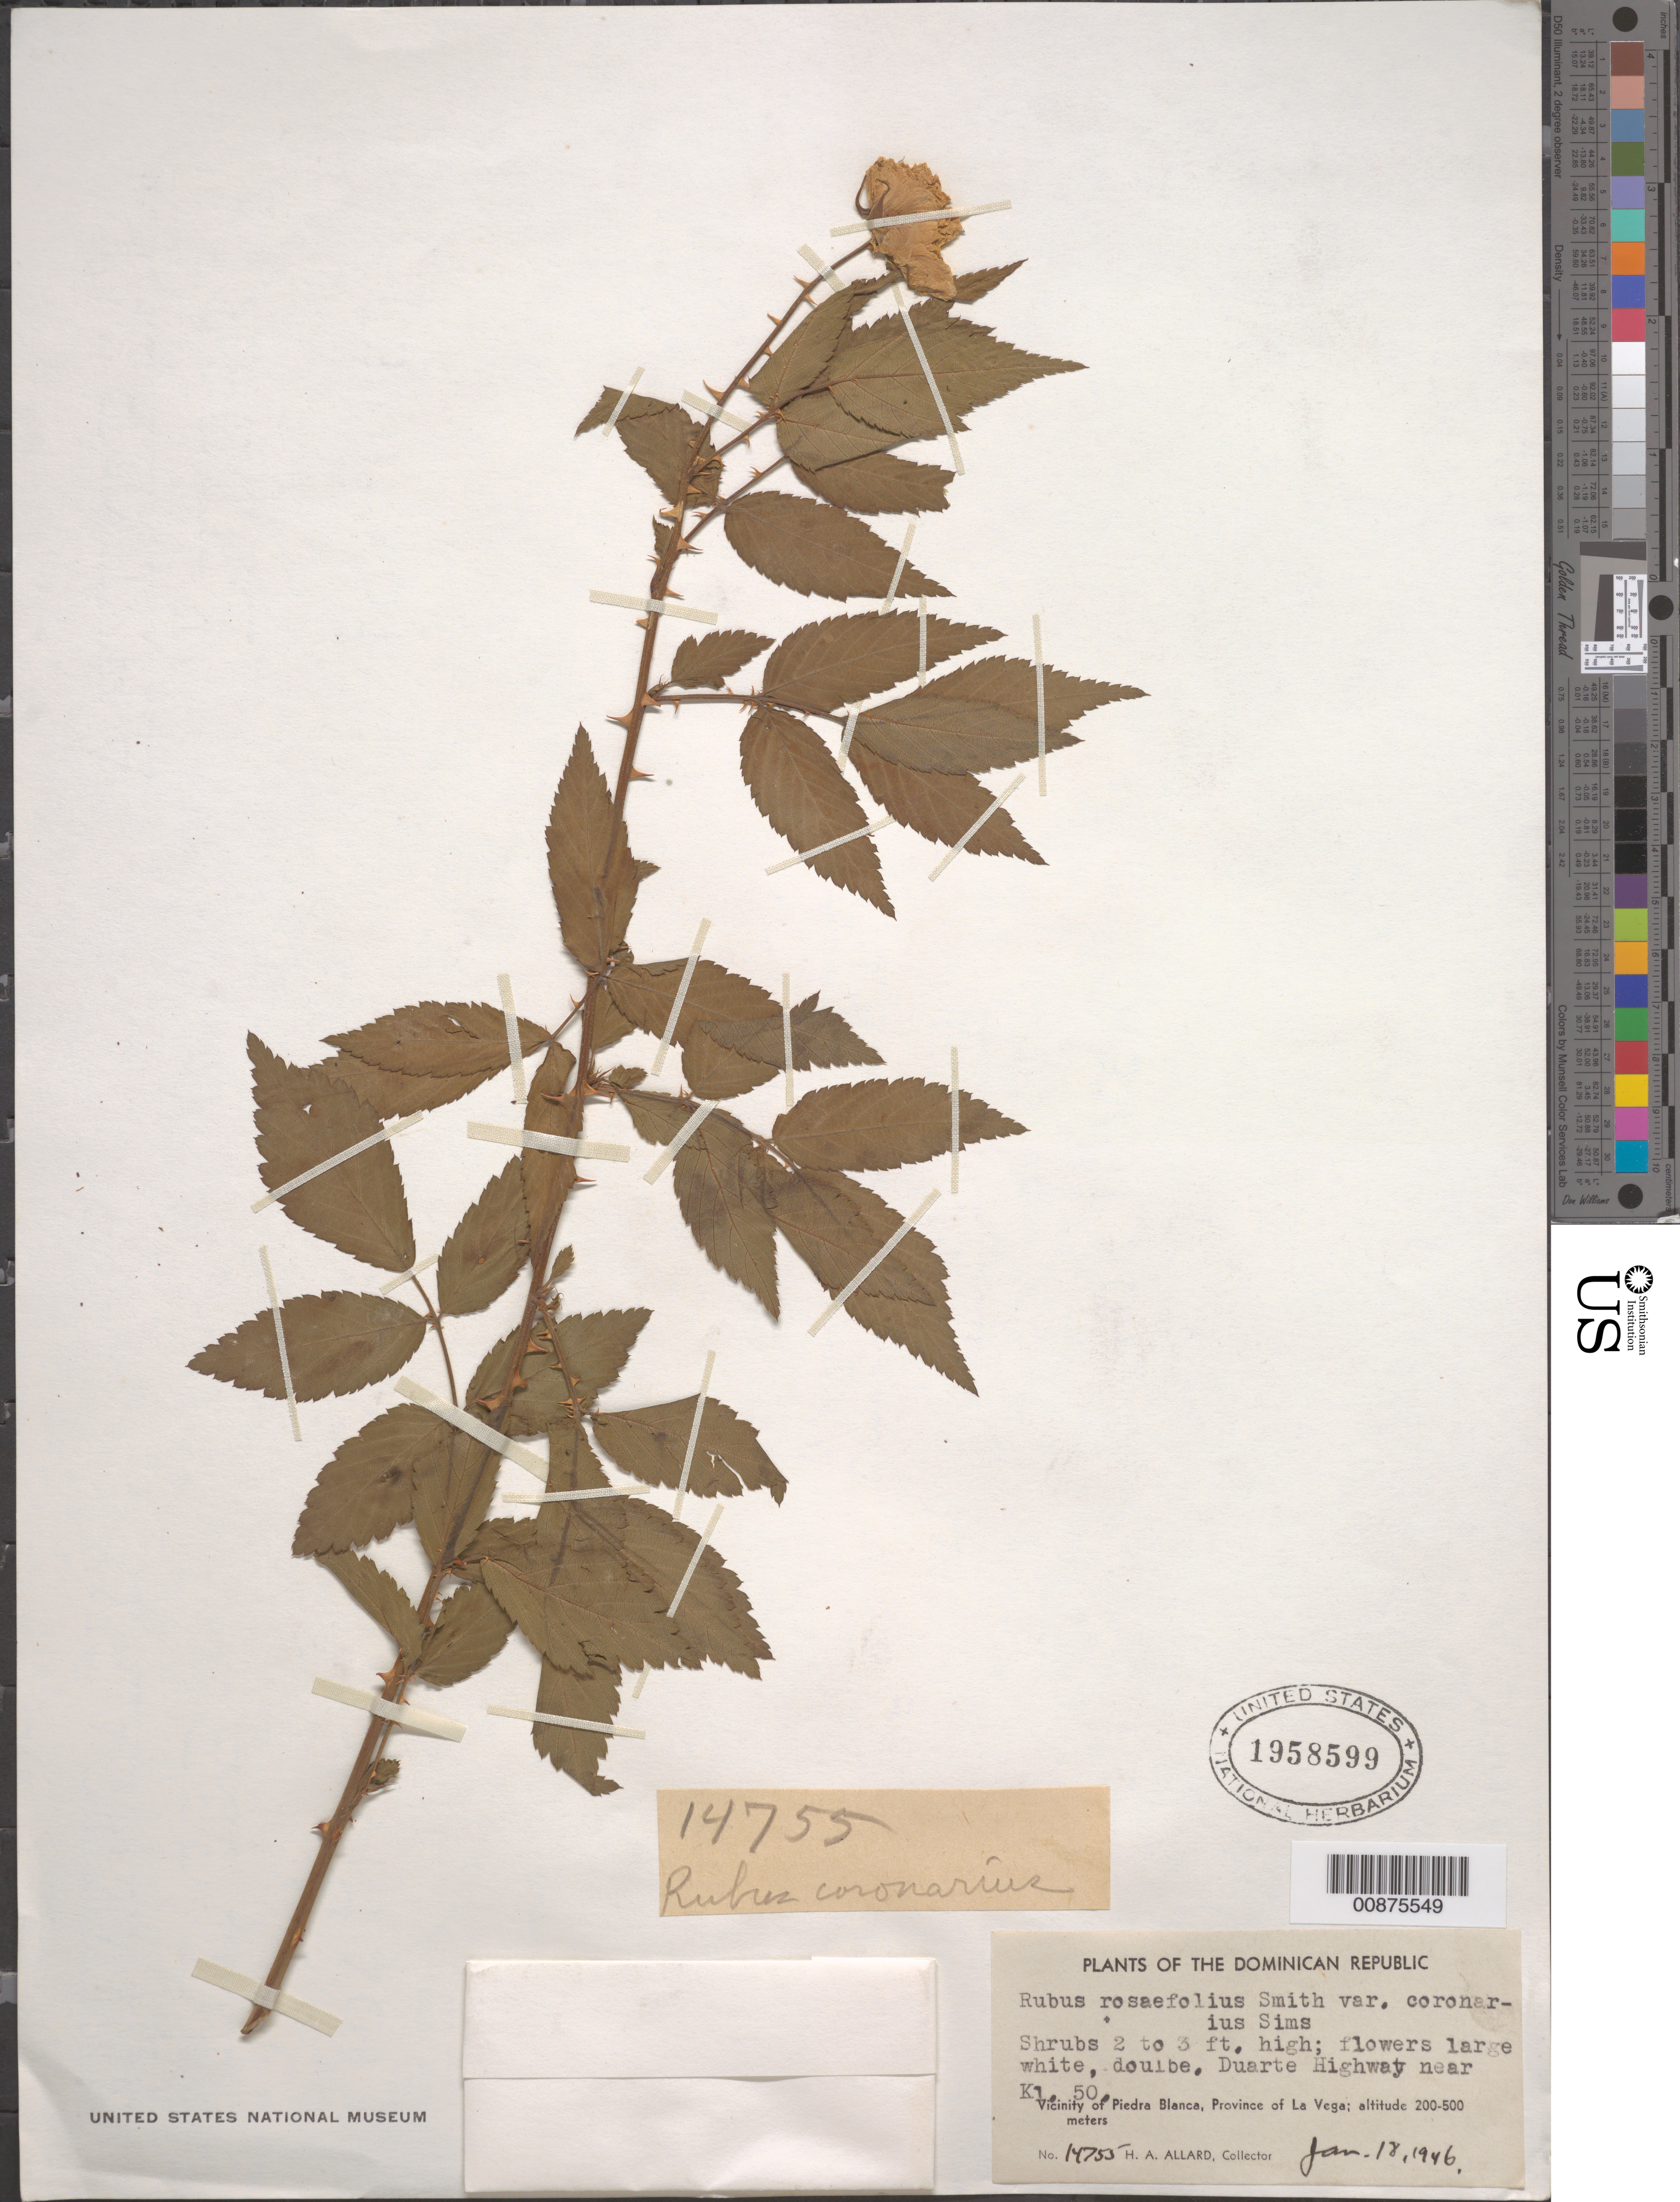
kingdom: Plantae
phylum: Tracheophyta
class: Magnoliopsida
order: Rosales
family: Rosaceae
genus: Rubus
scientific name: Rubus coronarius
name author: (Sims) Sweet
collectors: H. A. Allard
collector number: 14755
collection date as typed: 18 Jan 1946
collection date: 1946-01-18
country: Dominican Republic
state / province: La Vega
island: Hispaniola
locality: Vicinity of Piedra Blanca, Duarte Highway, near Kl. 50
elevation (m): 200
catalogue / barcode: US 1958599